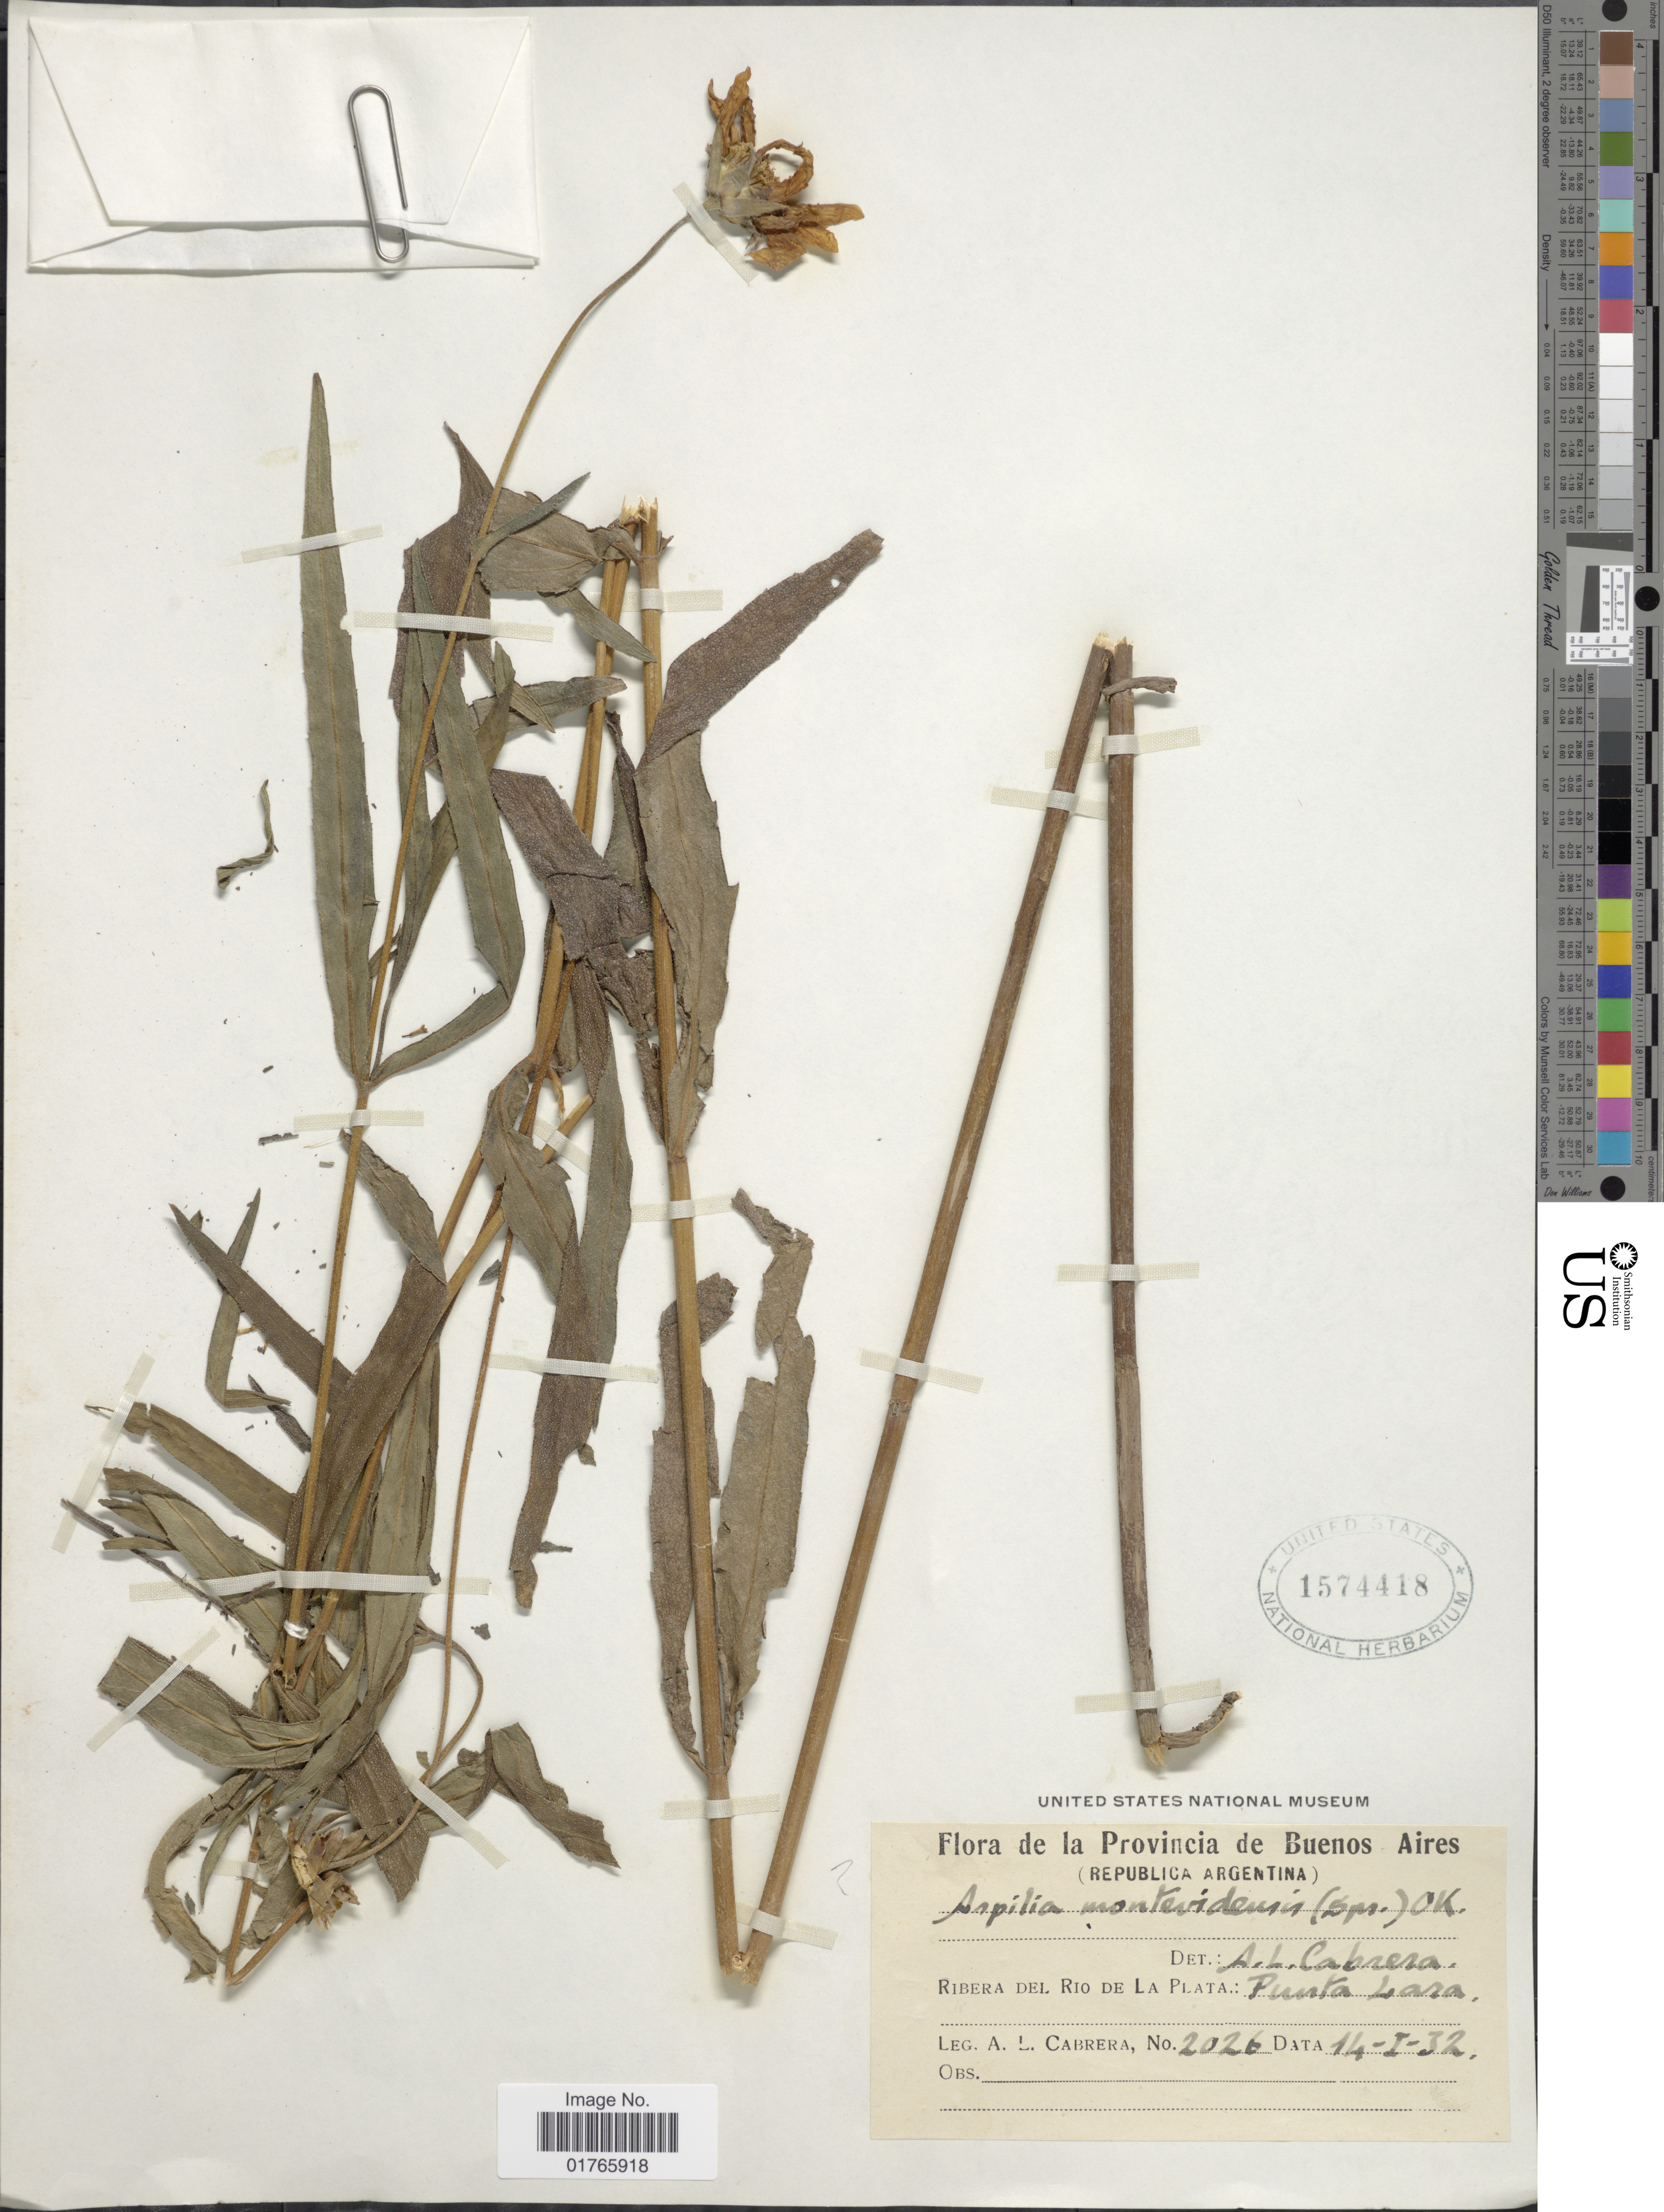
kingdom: Plantae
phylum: Tracheophyta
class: Magnoliopsida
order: Asterales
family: Asteraceae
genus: Aspilia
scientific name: Aspilia pascalioides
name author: Griseb.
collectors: A. L. Cabrera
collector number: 2026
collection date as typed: Transcribed d/m/y: 14/1/32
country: Argentina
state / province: Buenos Aires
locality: Republica Argentina, Ribera del Rio de La Plata, Punta Lara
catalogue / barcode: US 1574418